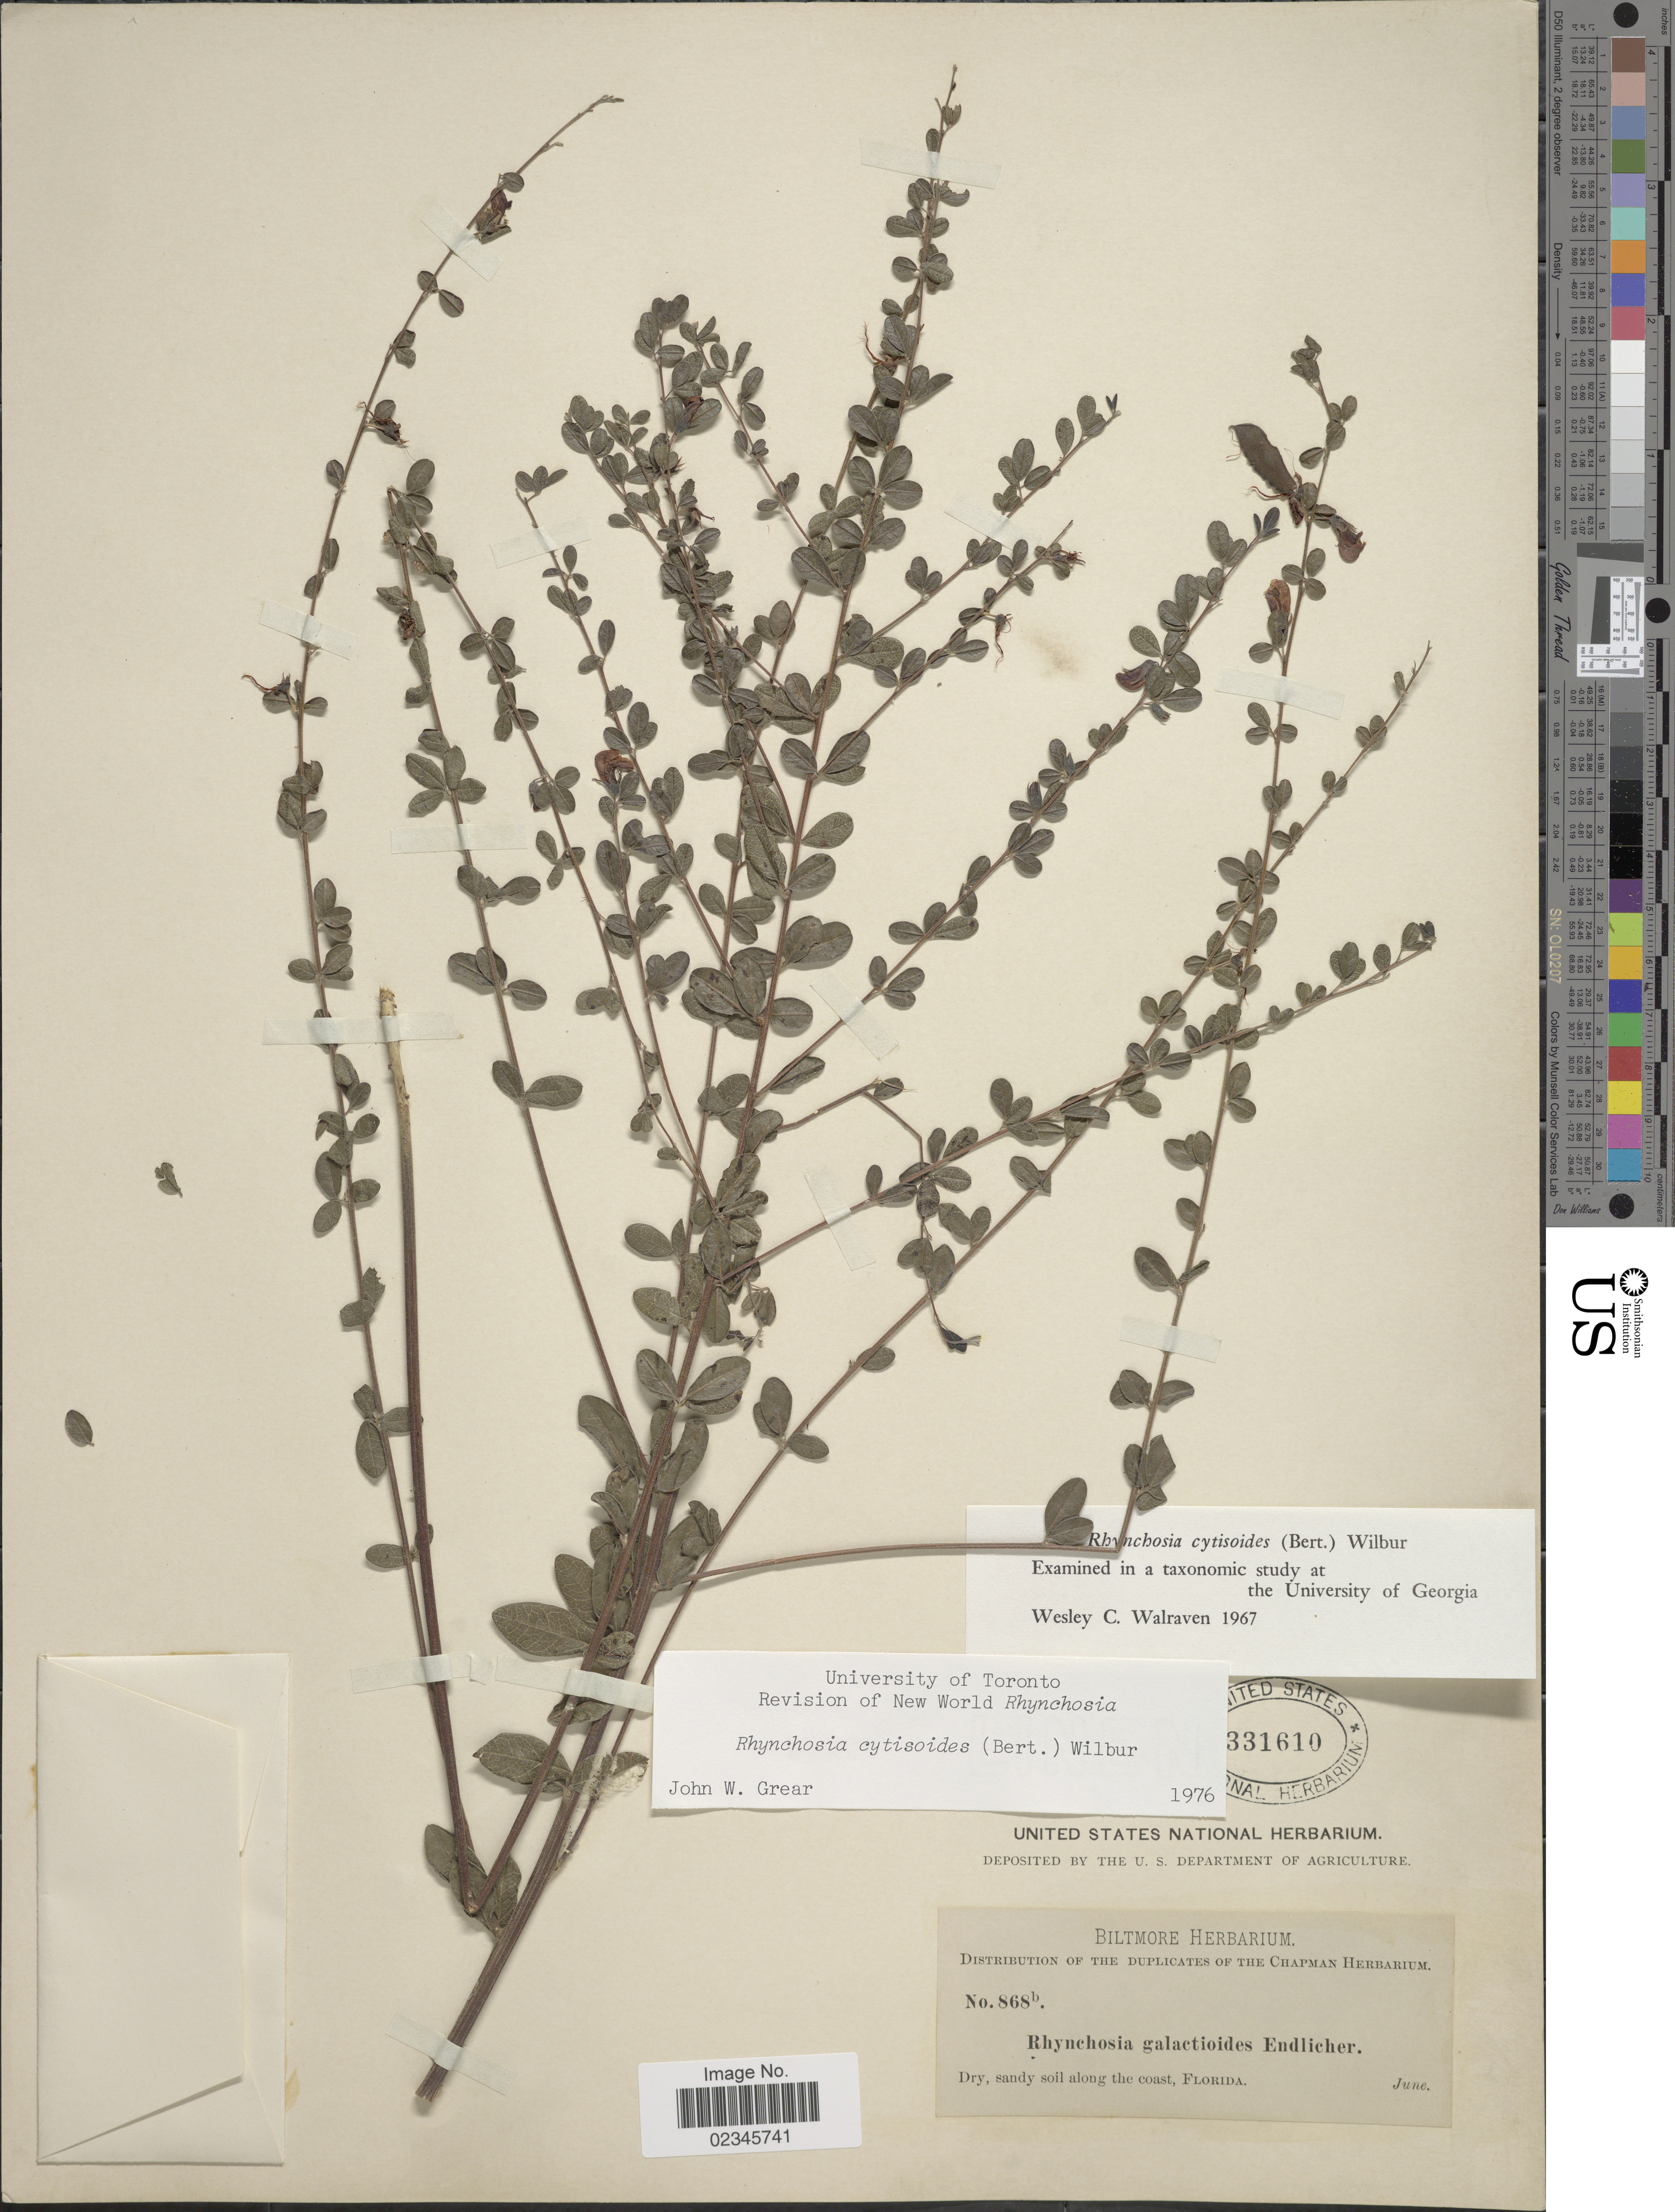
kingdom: Plantae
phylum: Tracheophyta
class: Magnoliopsida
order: Fabales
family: Fabaceae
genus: Rhynchosia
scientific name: Rhynchosia cytisoides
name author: (Bertol.) Wilbur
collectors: ex herb. Biltmore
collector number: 868b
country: United States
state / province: Florida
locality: Dry, sandy soil along the coast.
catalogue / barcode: US 331610